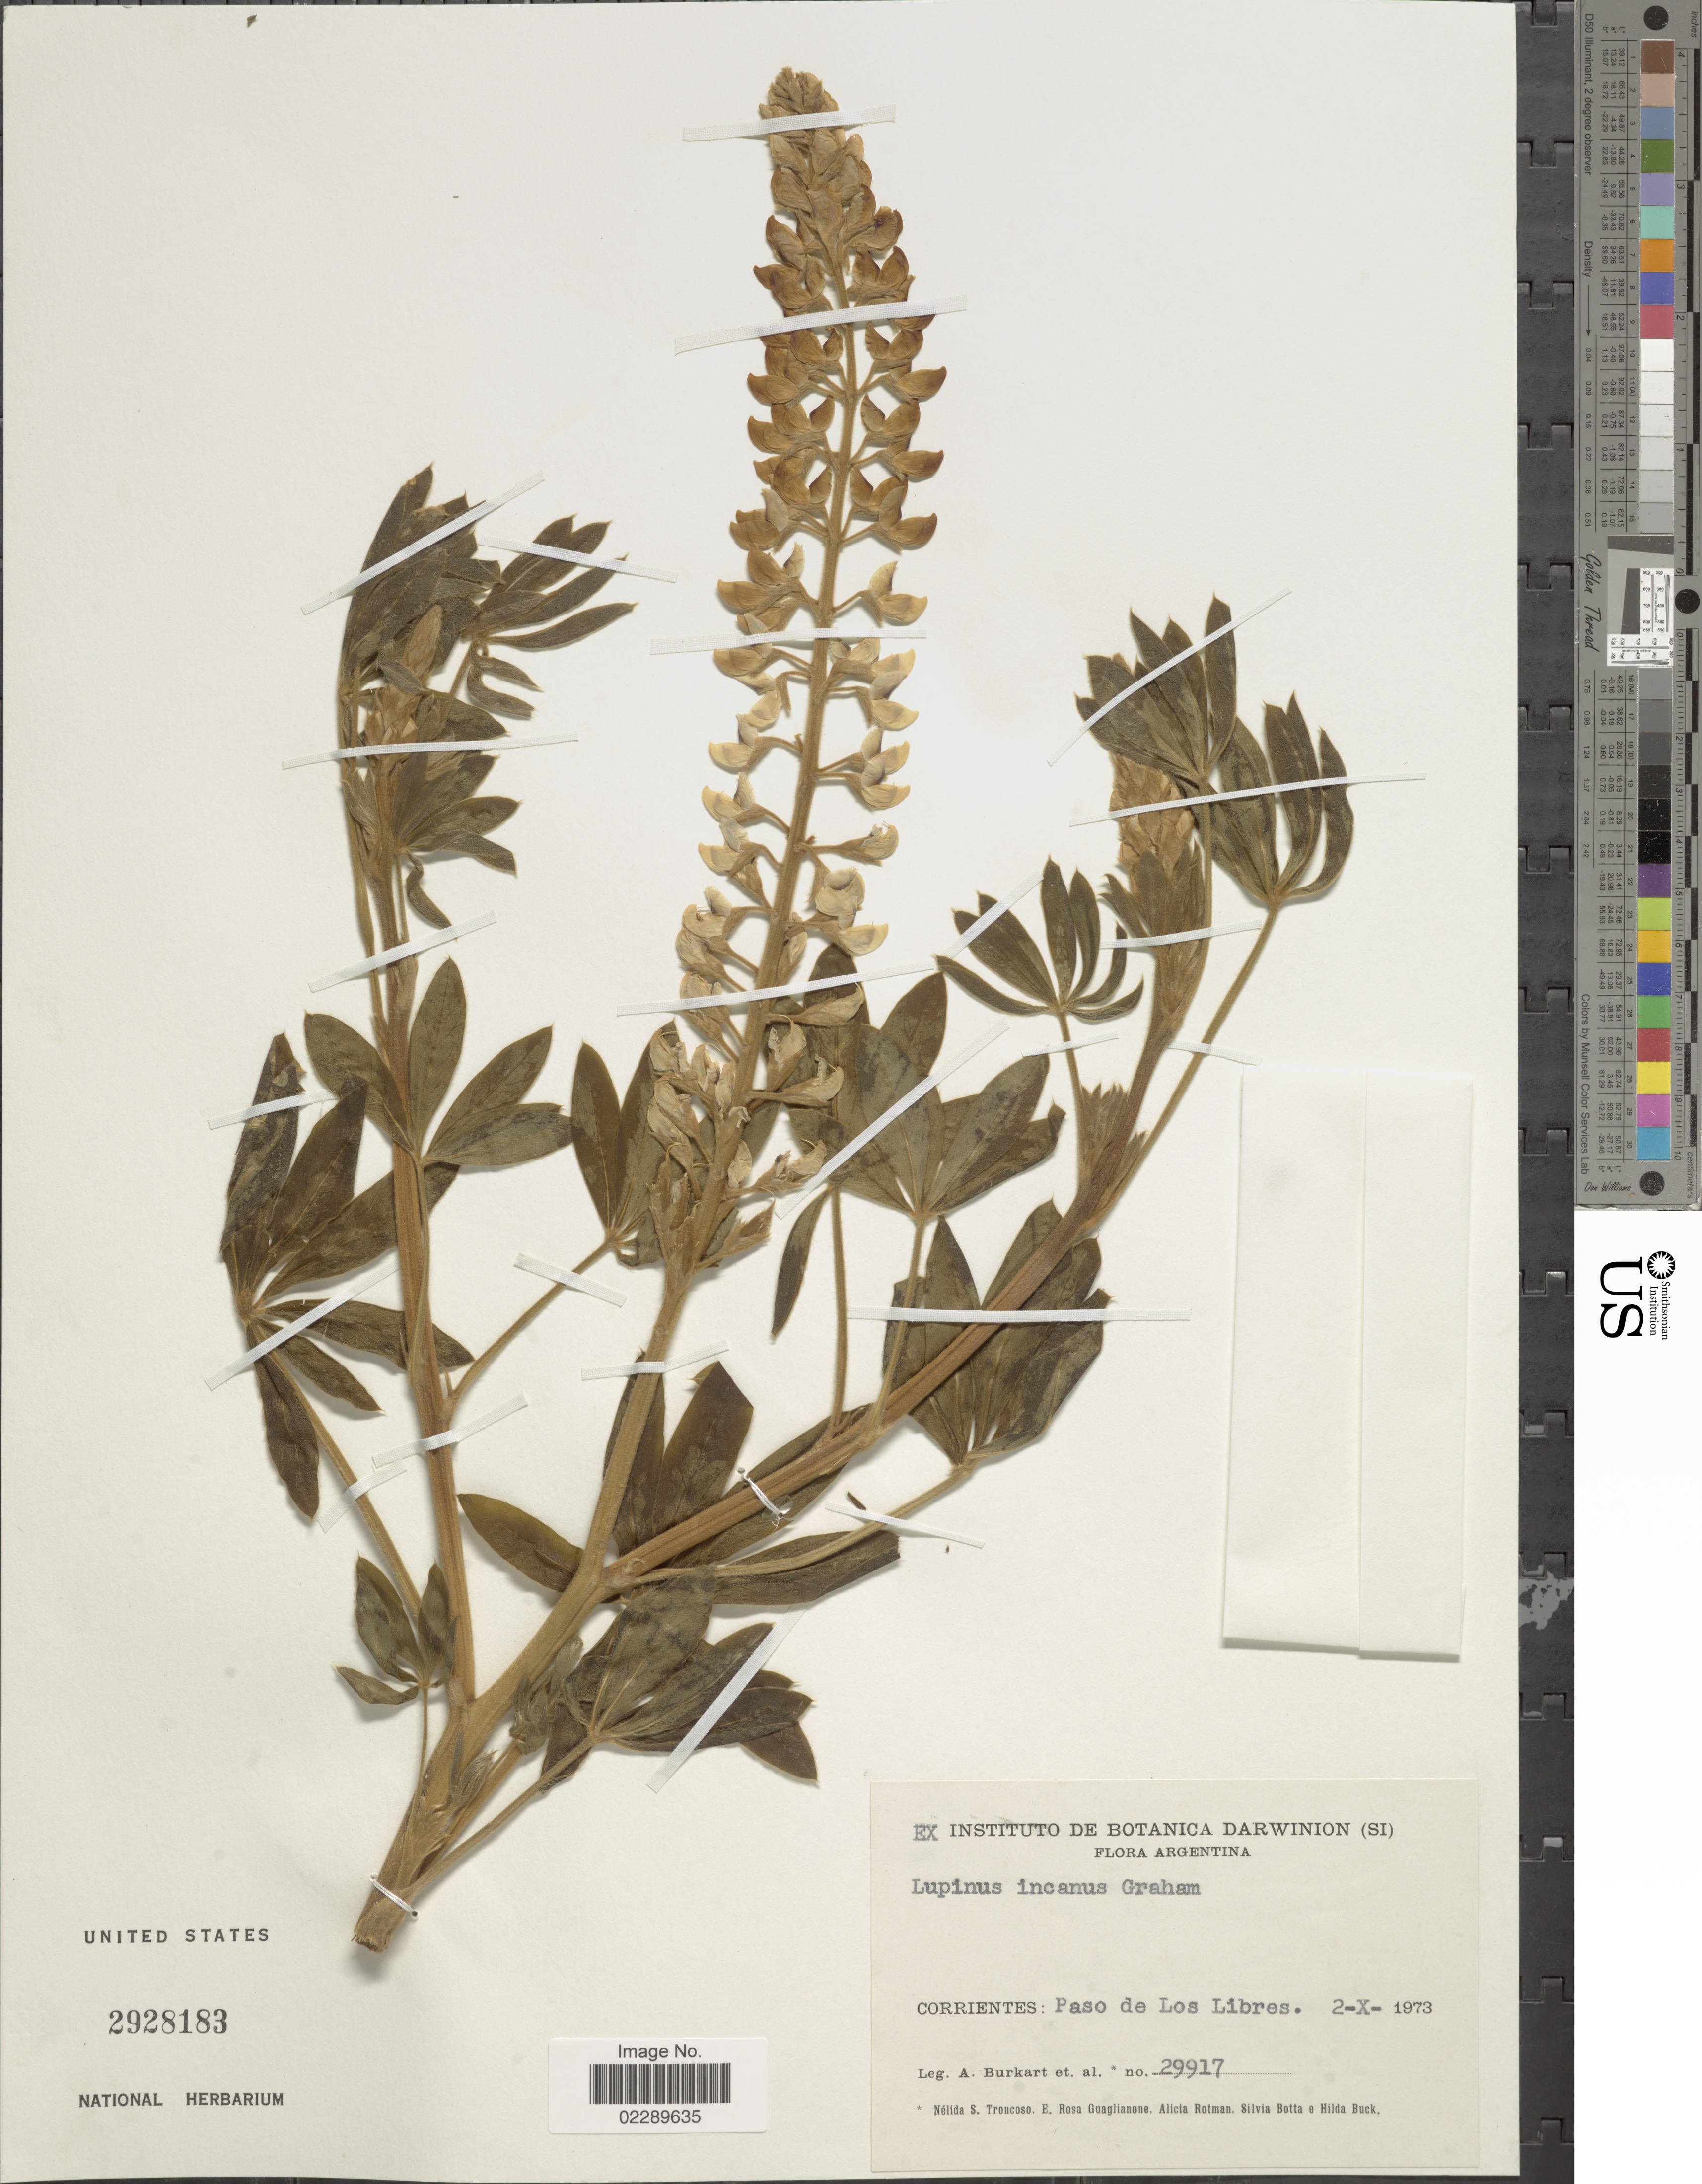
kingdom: Plantae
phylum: Tracheophyta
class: Magnoliopsida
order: Fabales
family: Fabaceae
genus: Lupinus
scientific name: Lupinus incanus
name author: Graham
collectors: A. E. Burkart, N. S. Troncoso, E. R. Guaglianone, A. D. Rotman & et al.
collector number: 29917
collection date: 1973-10-02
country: Argentina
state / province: Corrientes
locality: Corrientes: Paso de Los Libres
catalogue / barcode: US 2928183